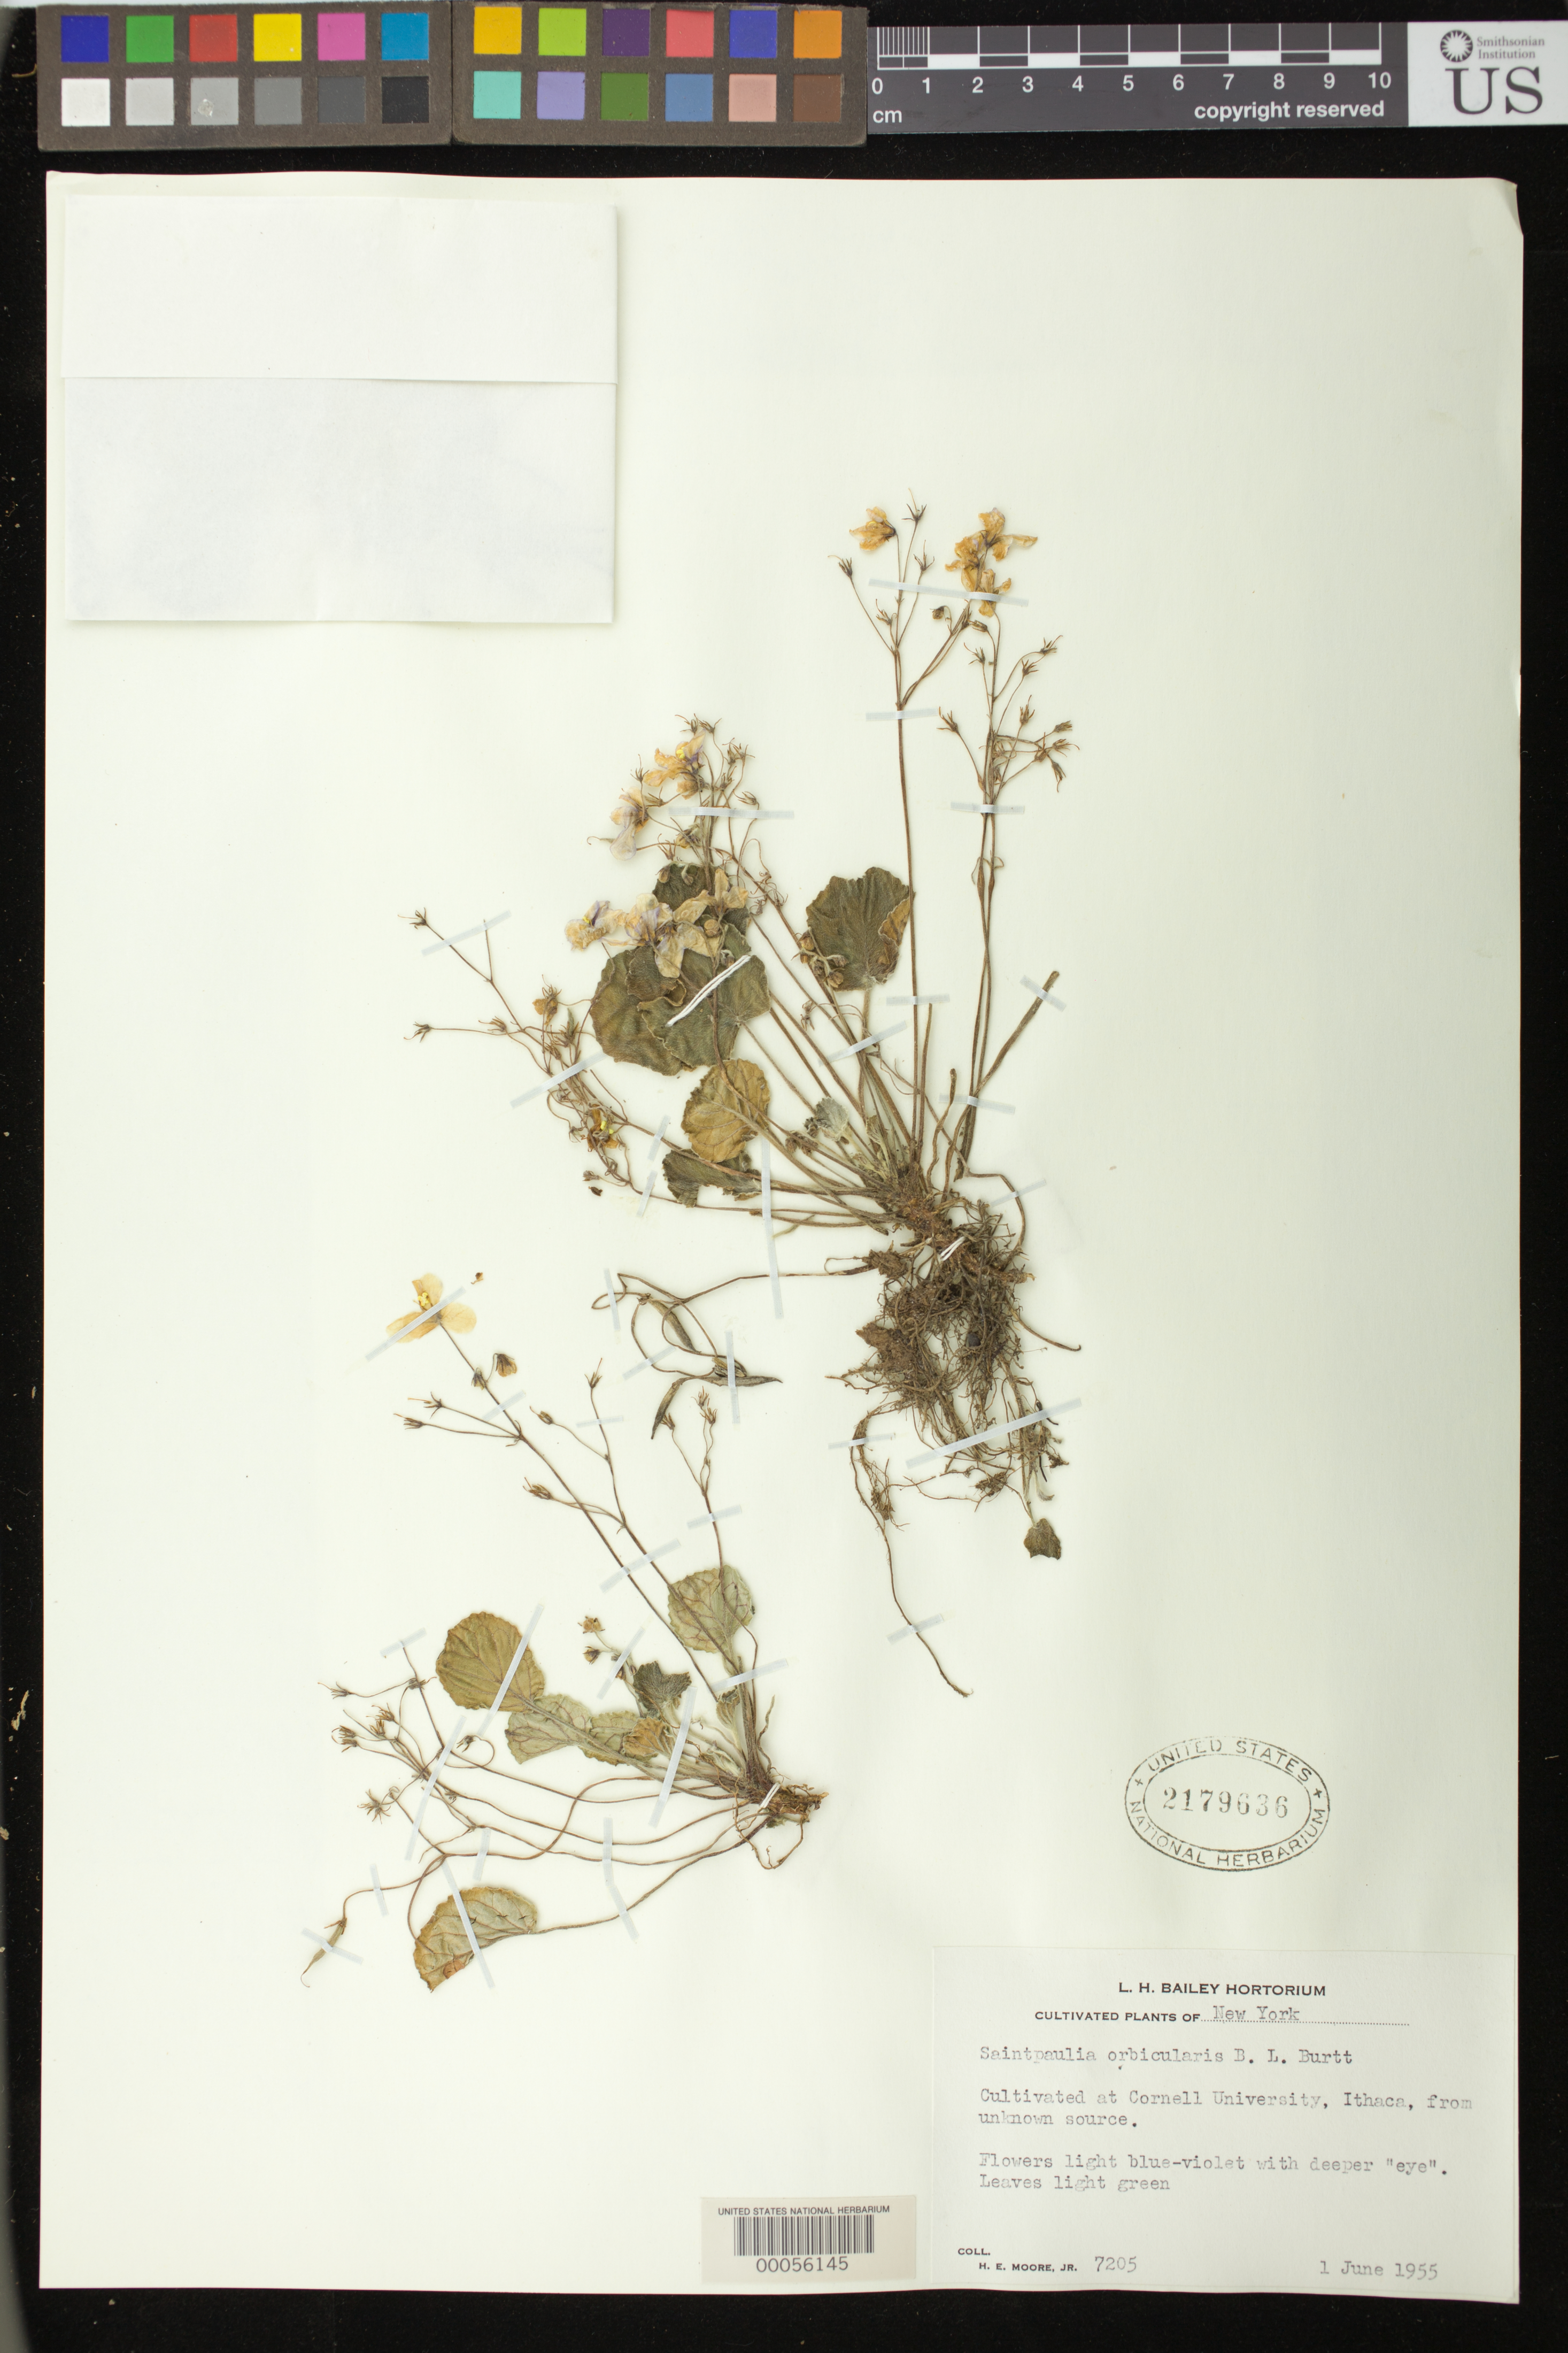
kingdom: Plantae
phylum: Tracheophyta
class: Magnoliopsida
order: Lamiales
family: Gesneriaceae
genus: Streptocarpus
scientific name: Streptocarpus ionanthus subsp. orbicularis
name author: (B.L. Burtt) Christenh.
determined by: Skog, Laurence E.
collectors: H. E. Moore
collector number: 7205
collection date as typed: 01 Jun 1955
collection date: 1955-06-01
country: United States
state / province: New York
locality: Cornell University, Ithaca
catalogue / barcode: US 2179636